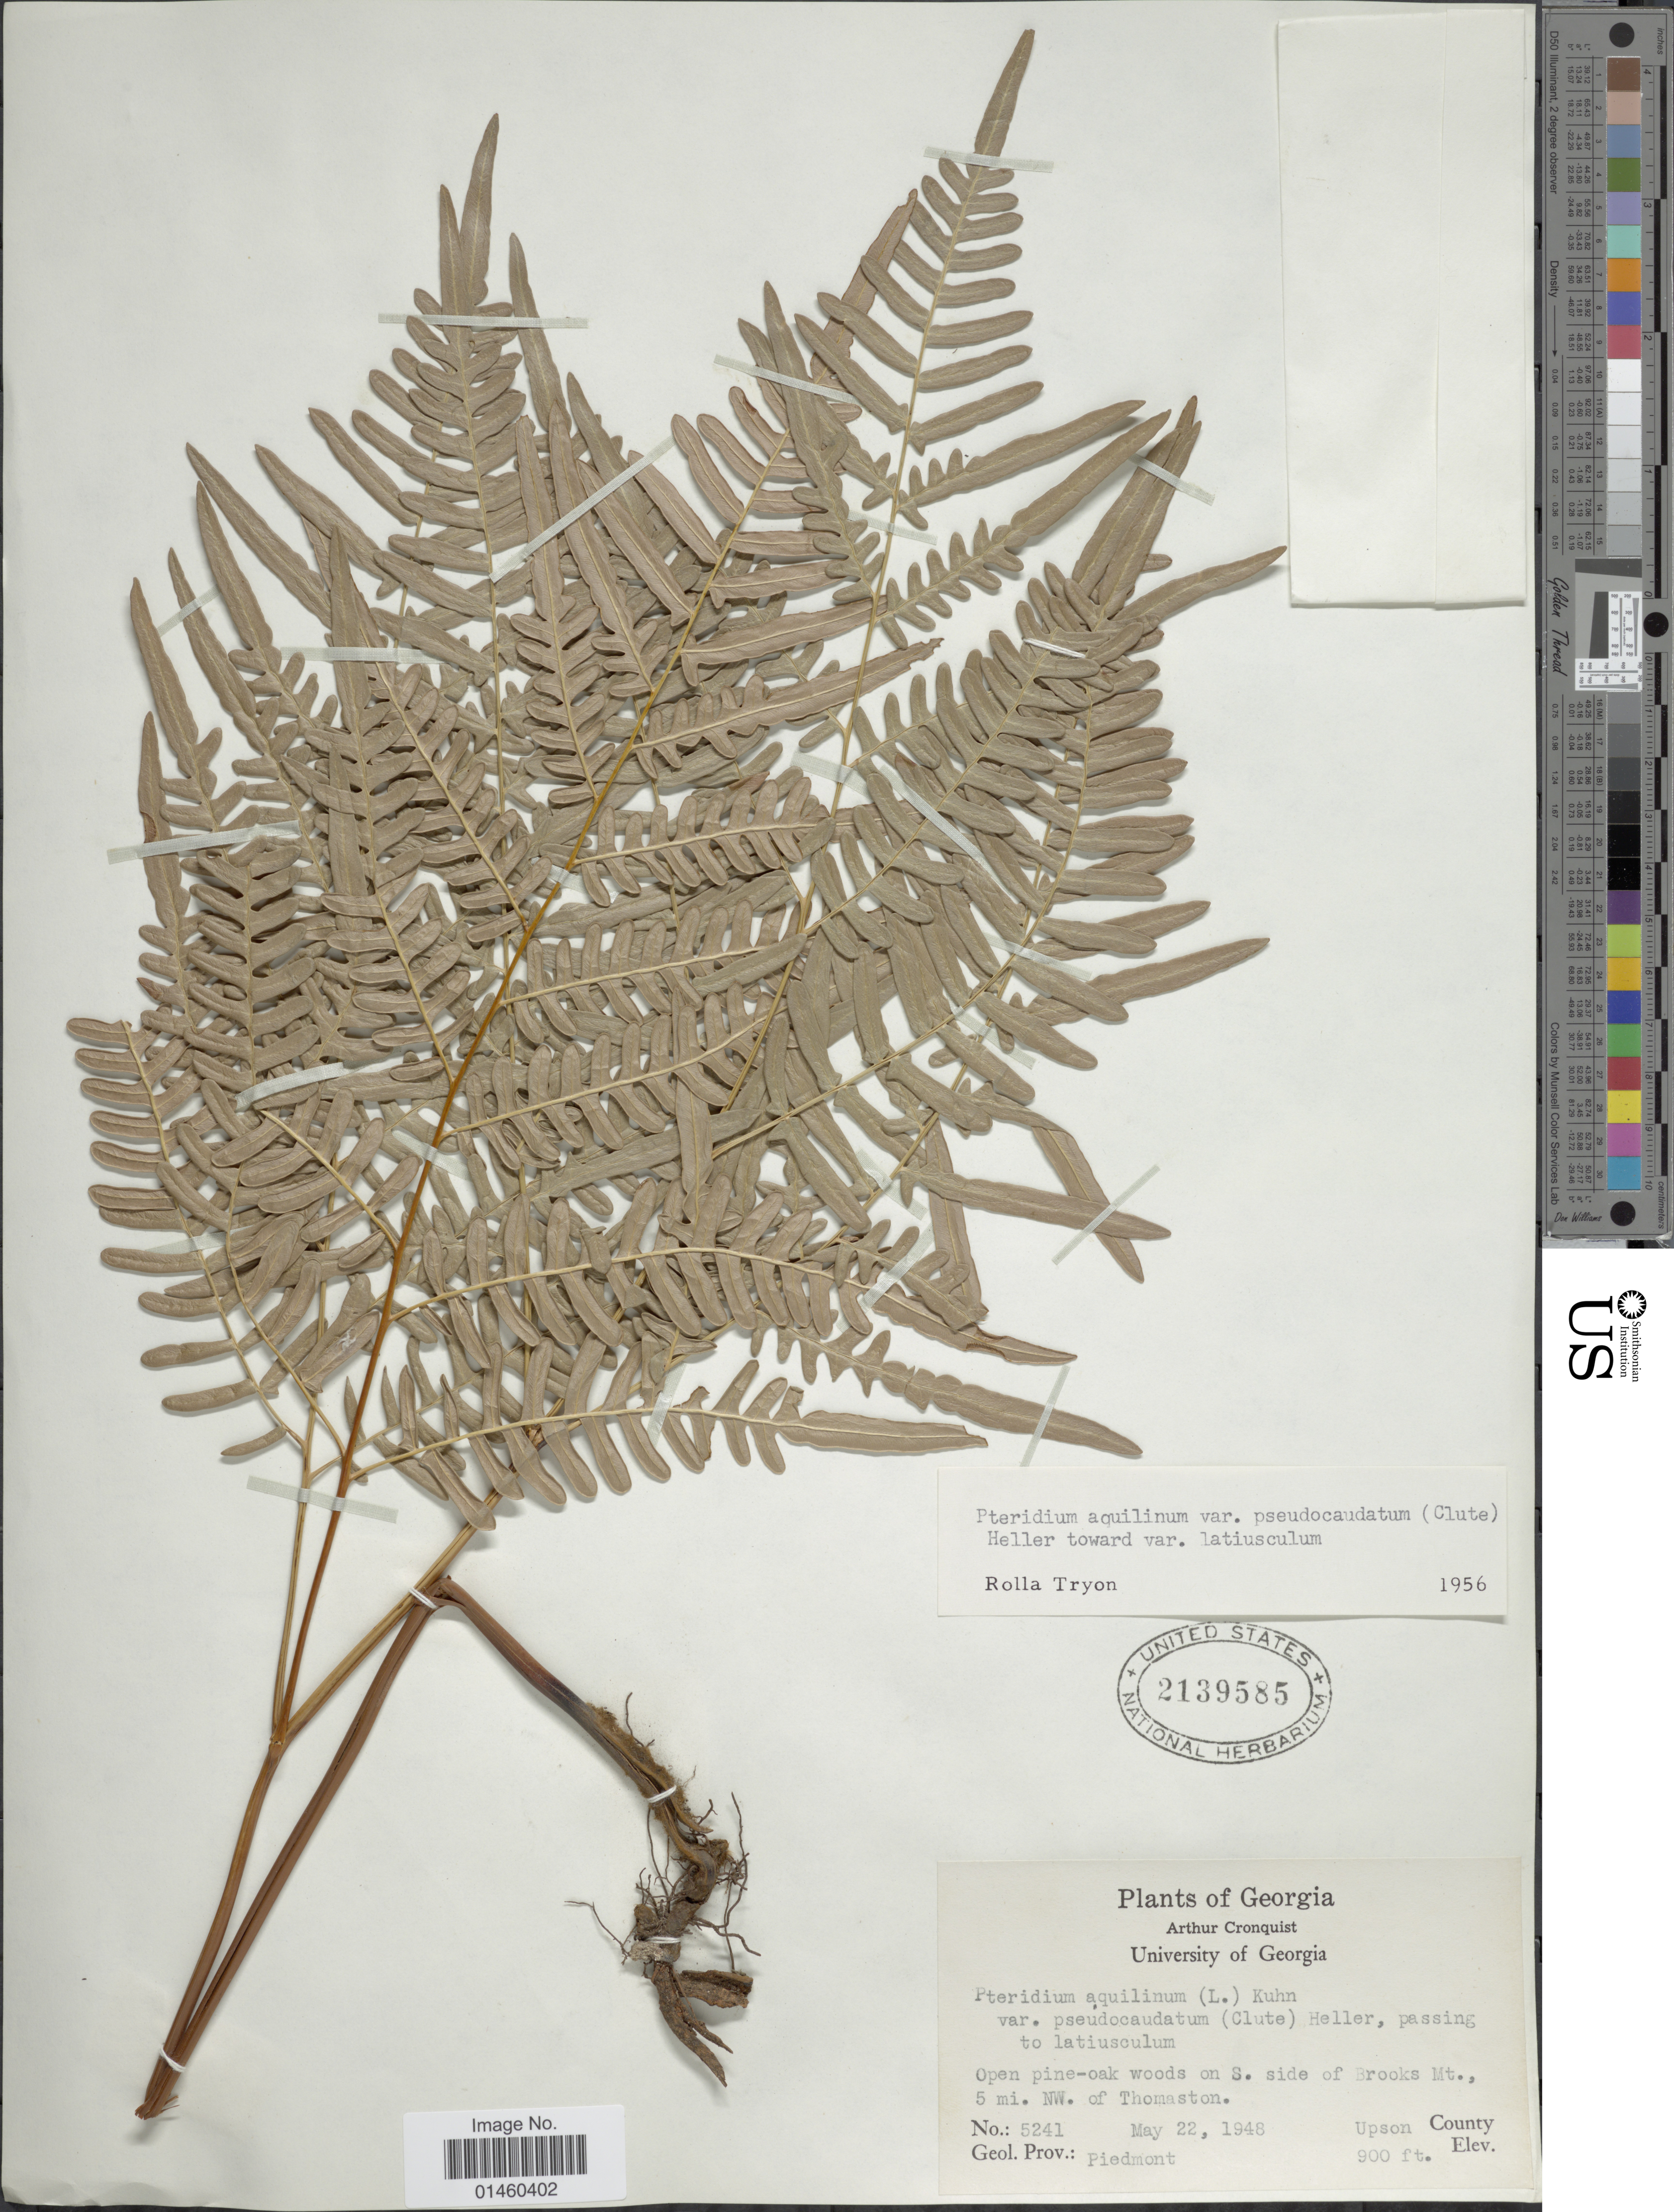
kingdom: Plantae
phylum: Tracheophyta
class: Polypodiopsida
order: Polypodiales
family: Dennstaedtiaceae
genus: Pteridium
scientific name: Pteridium aquilinum var. pseudocaudatum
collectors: A. J. Cronquist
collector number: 5241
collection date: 1948-05-22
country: United States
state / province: Georgia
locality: Open pine-oak woods on S.side of Brooks Mt., 5 mi. NW. of Thomaston. Upson County, Geol. Prov.: Piedmont.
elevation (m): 274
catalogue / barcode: US 2139585